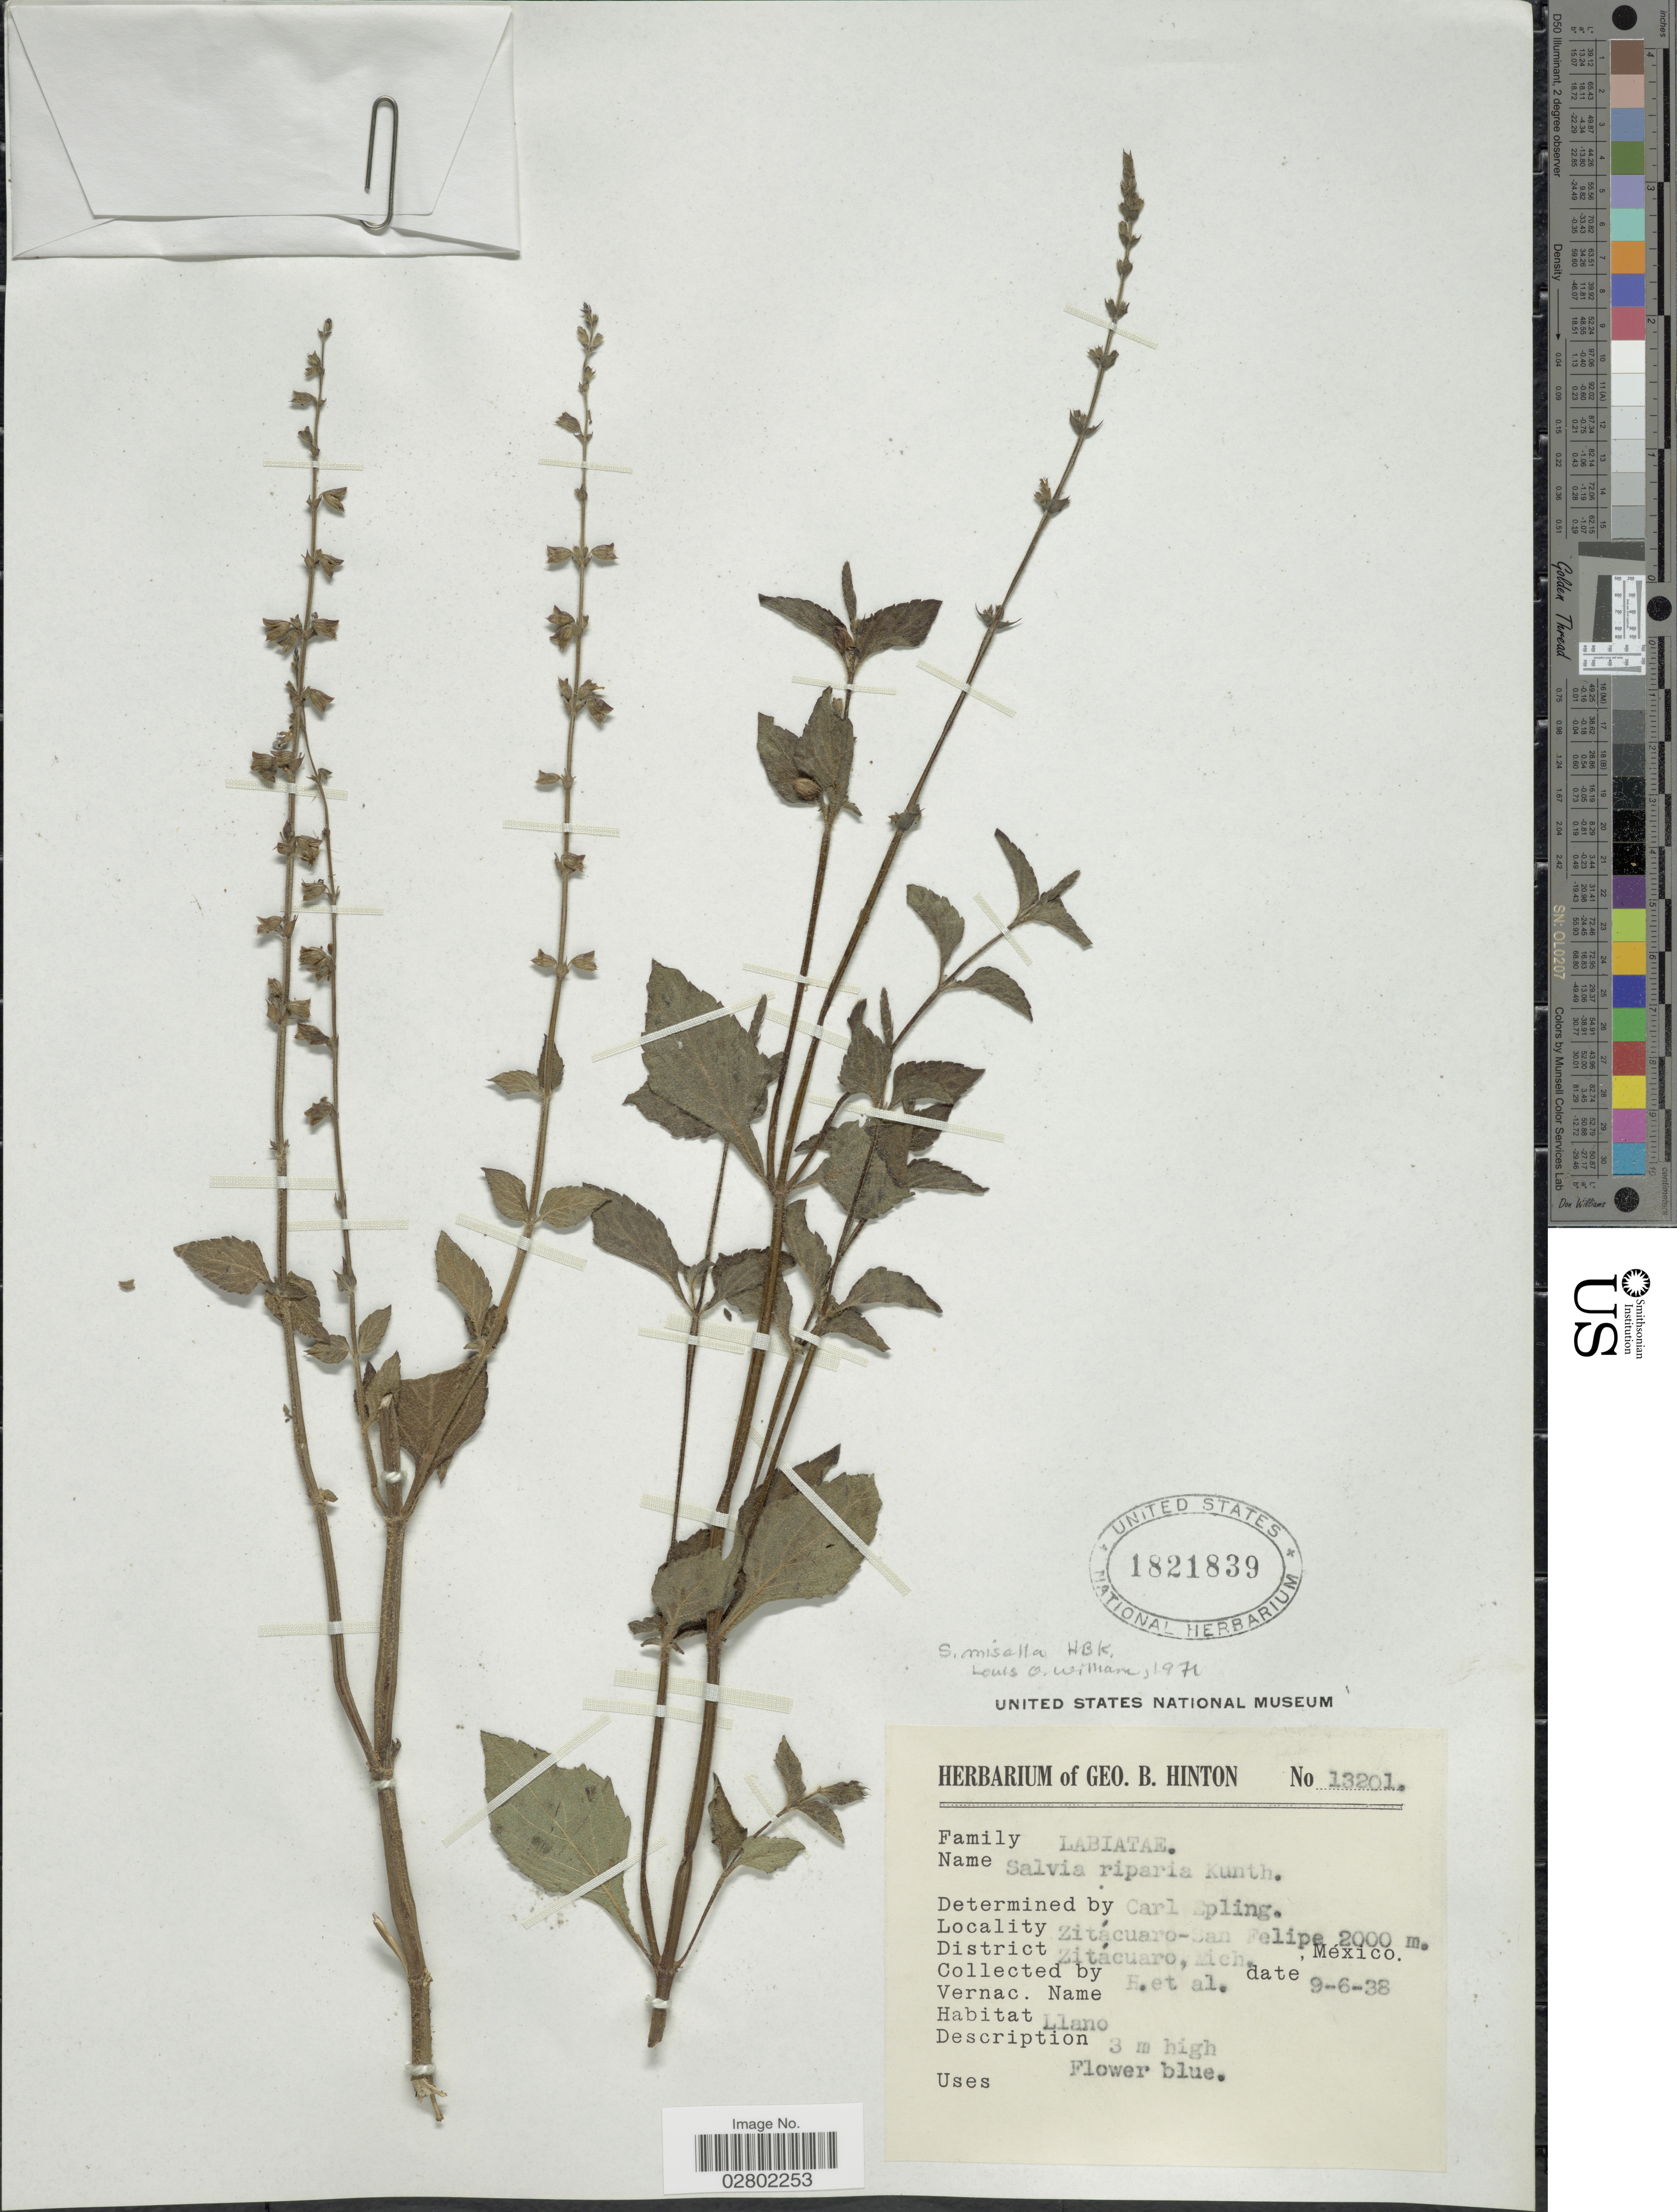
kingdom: Plantae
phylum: Tracheophyta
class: Magnoliopsida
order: Lamiales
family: Lamiaceae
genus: Salvia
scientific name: Salvia misella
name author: Kunth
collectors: G. B. Hinton & et al.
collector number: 13201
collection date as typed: Transcribed d/m/y: 9/6/38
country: Mexico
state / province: Michoacán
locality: Zitácuaro-San Felipe, District Zitácuaro, Mich.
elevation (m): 2000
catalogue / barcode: US 1821839